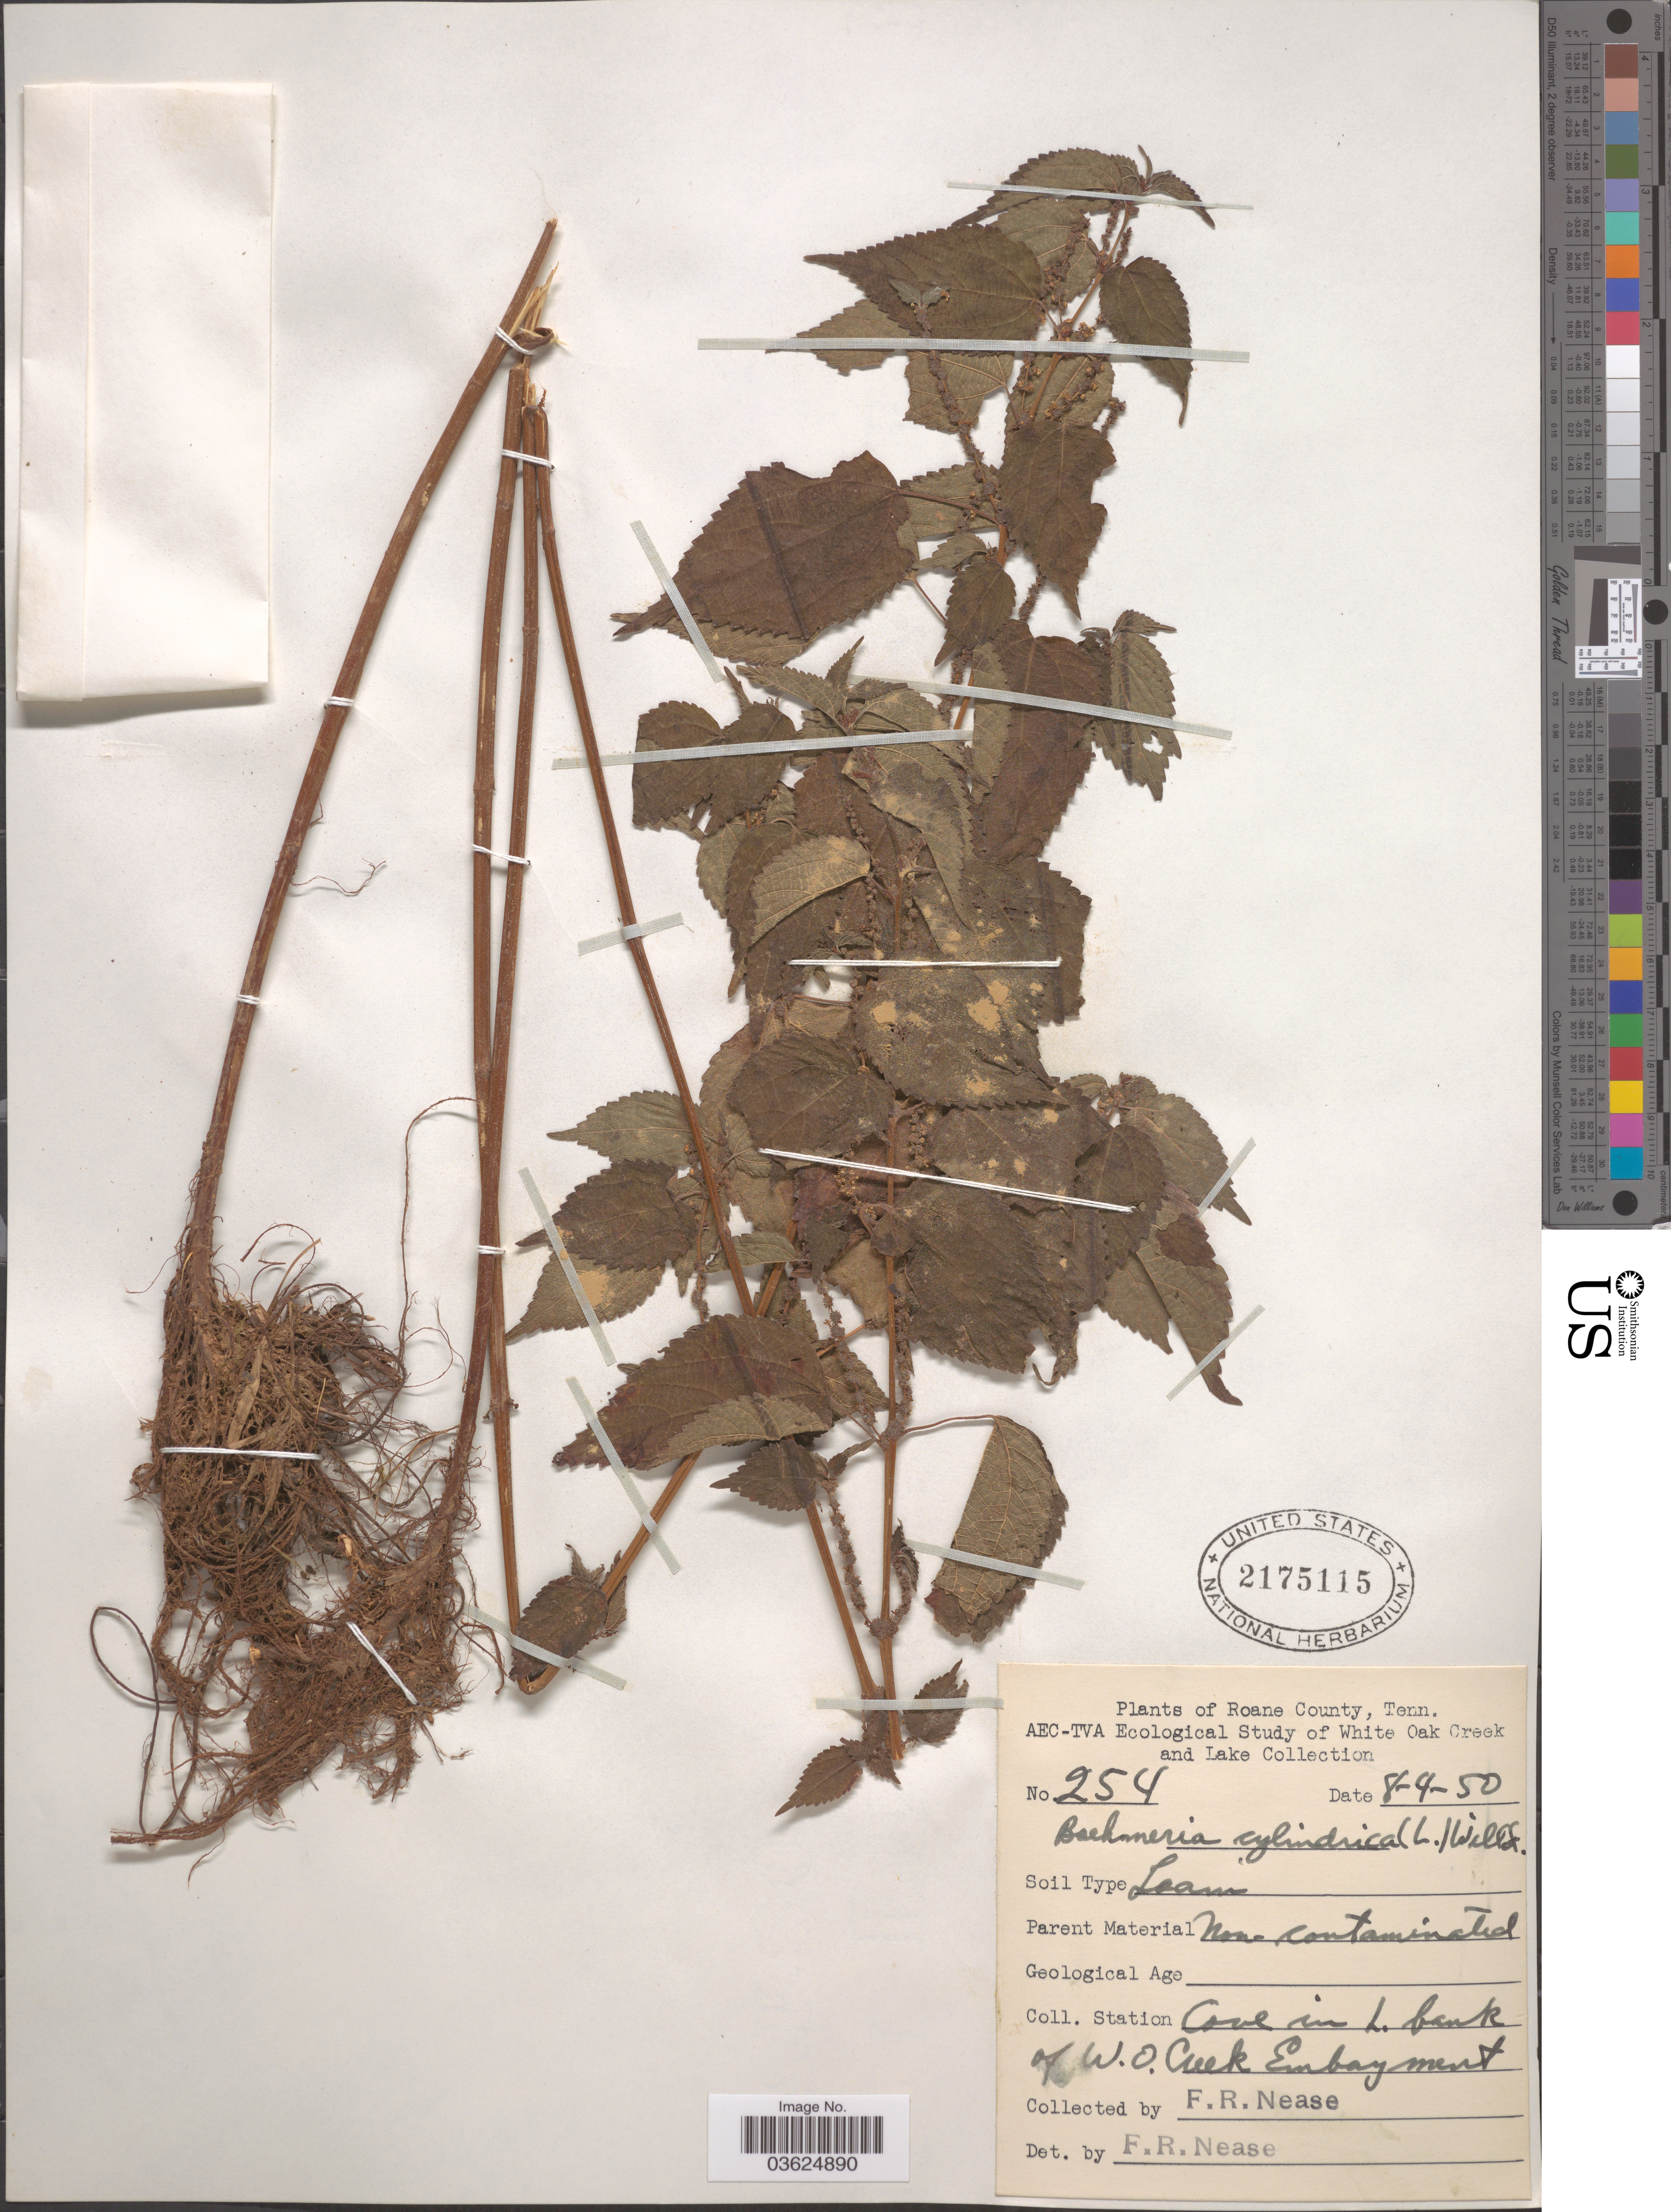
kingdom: Plantae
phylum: Tracheophyta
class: Magnoliopsida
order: Rosales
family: Urticaceae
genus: Boehmeria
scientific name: Boehmeria cylindrica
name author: (L.) Sw.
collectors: F. Nease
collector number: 254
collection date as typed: Transcribed d/m/y: 9/8/50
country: United States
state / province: Tennessee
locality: Roane County. White Oak Creek and Lake. Station Cove in L. bank of W.O. Creek Embayment.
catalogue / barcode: US 2175115